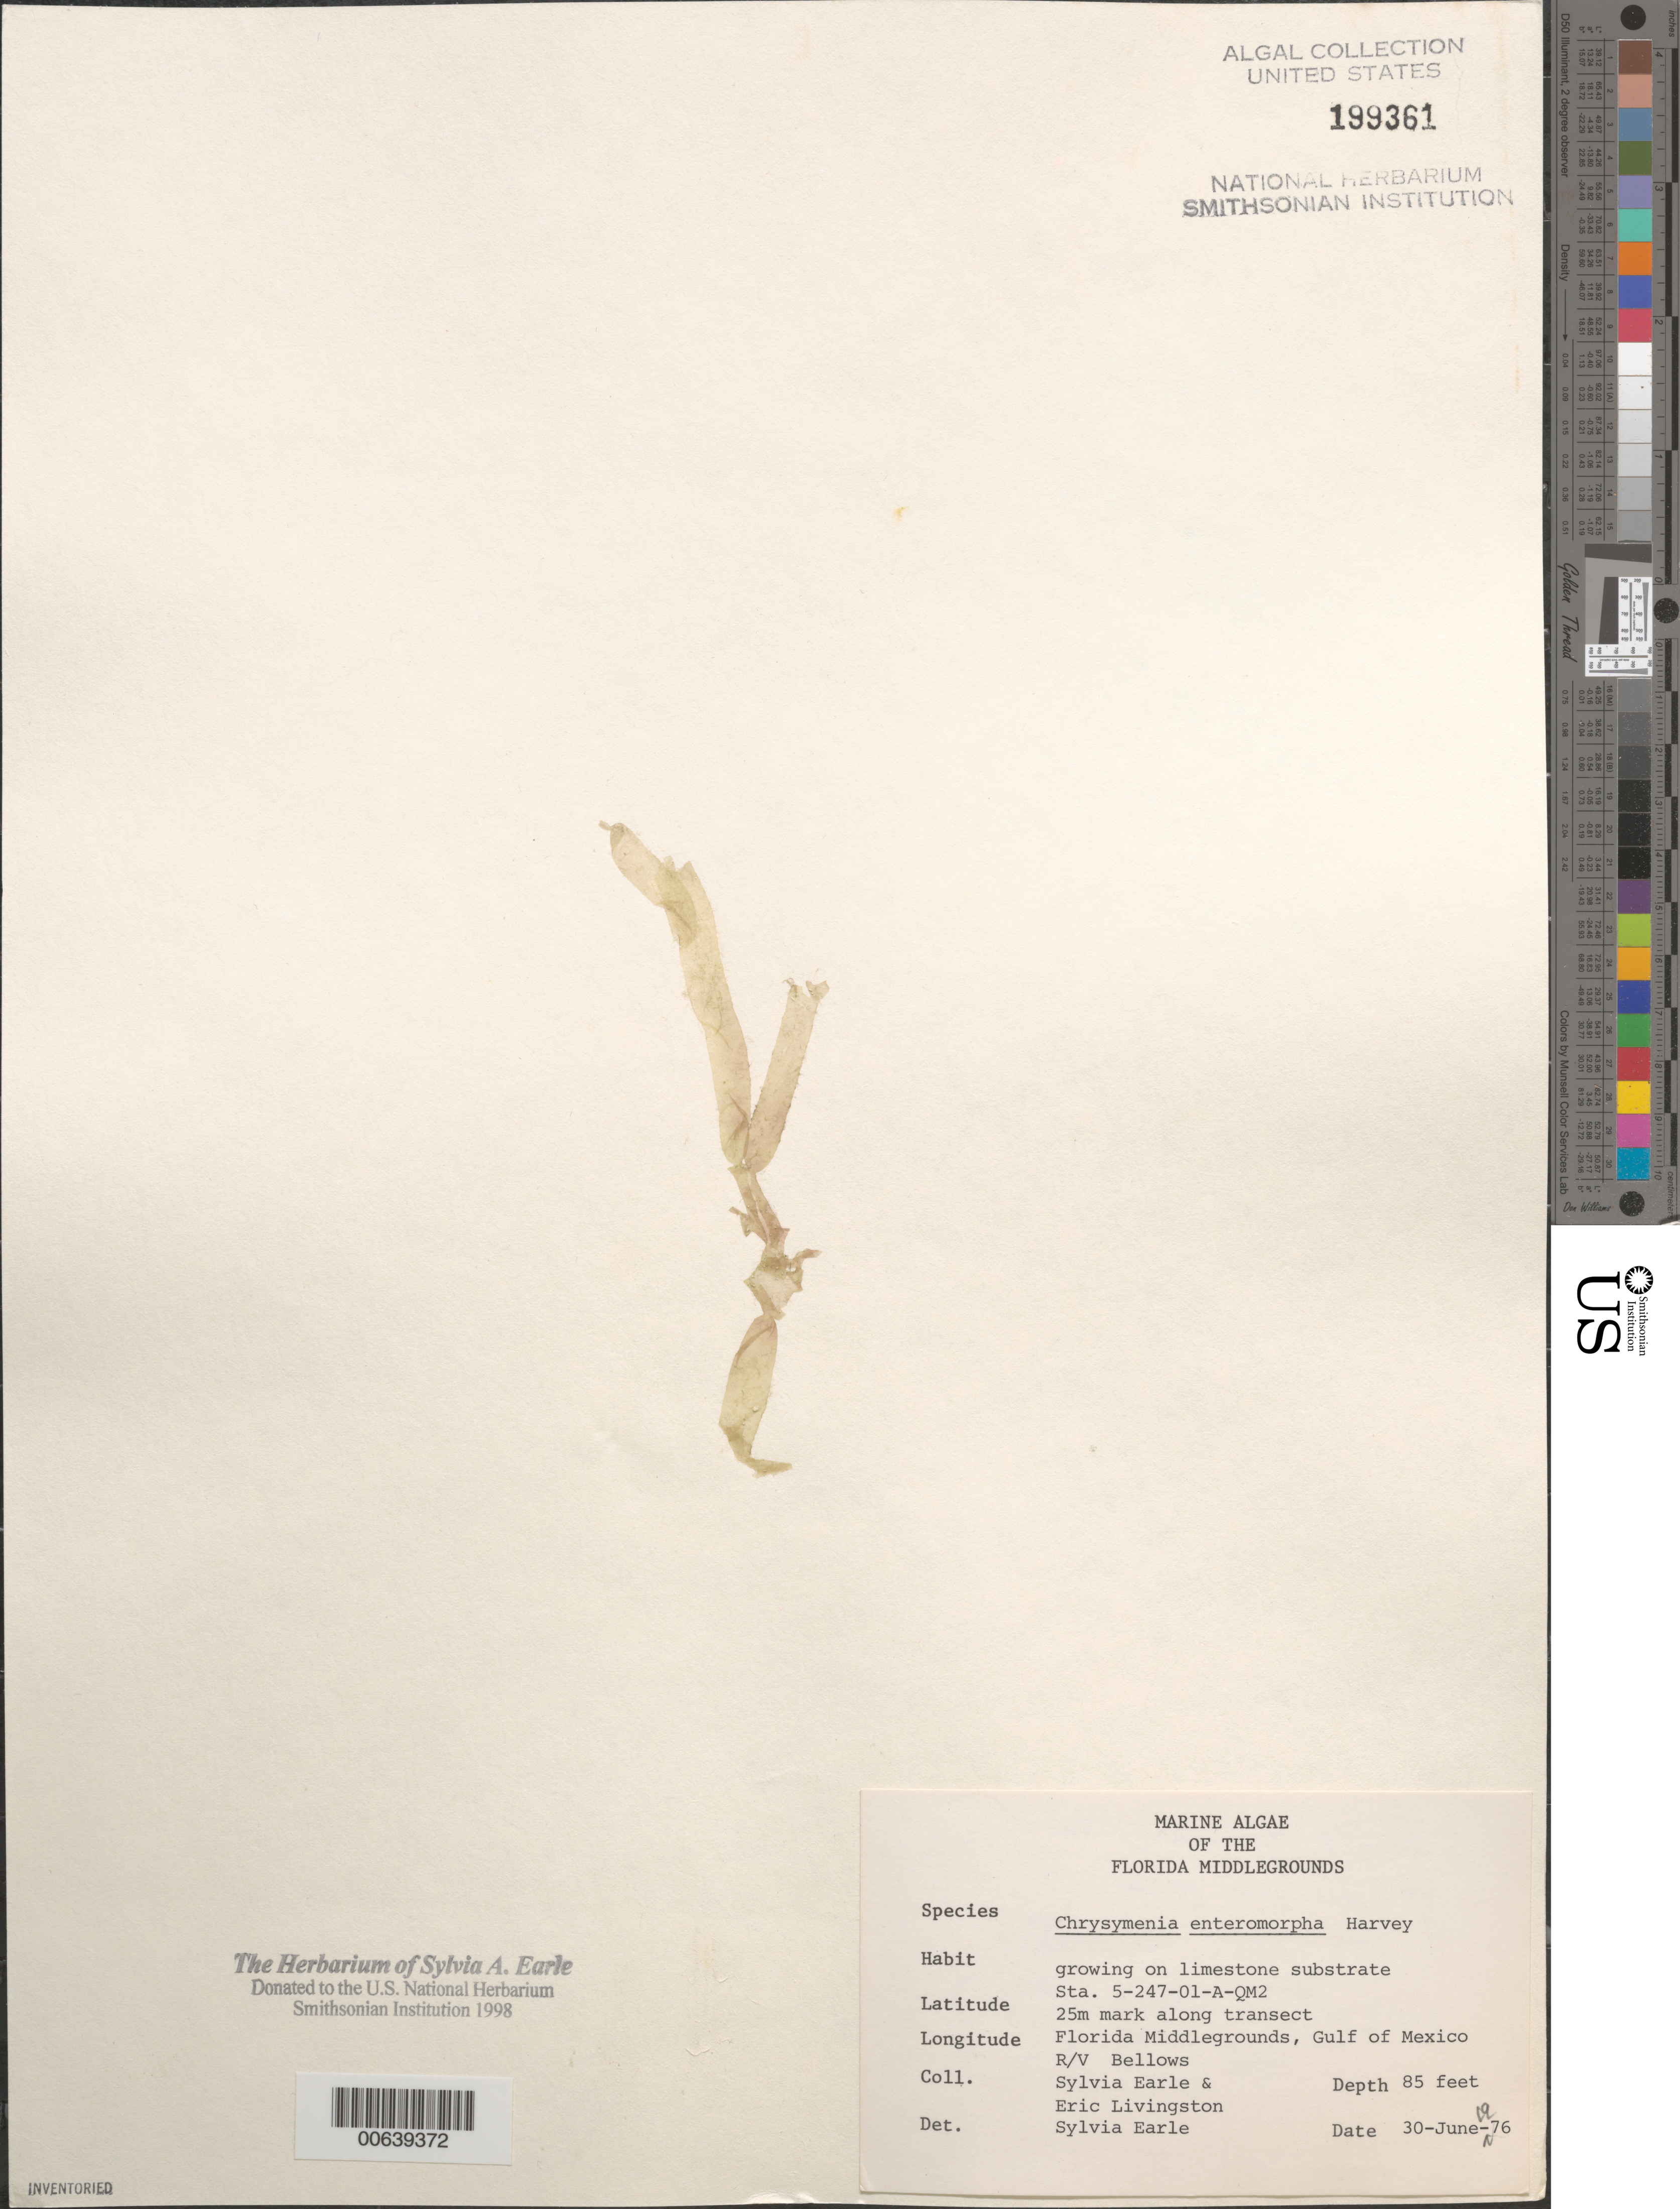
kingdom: Plantae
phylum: Rhodophyta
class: Florideophyceae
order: Rhodymeniales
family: Rhodymeniaceae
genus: Botryocladia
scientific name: Botryocladia enteromorpha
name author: (Harv.) W.E. Schmidt et al. in W.E. Schmidt et al.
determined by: Algae name updating Project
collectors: S. A. Earle & E. Livingston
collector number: Station 5-247-01-a-qm2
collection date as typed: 30 Jun 1976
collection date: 1976-06-30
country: United States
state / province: Florida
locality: Florida Middle Grounds, Gulf of Mexico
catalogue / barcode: US 199361